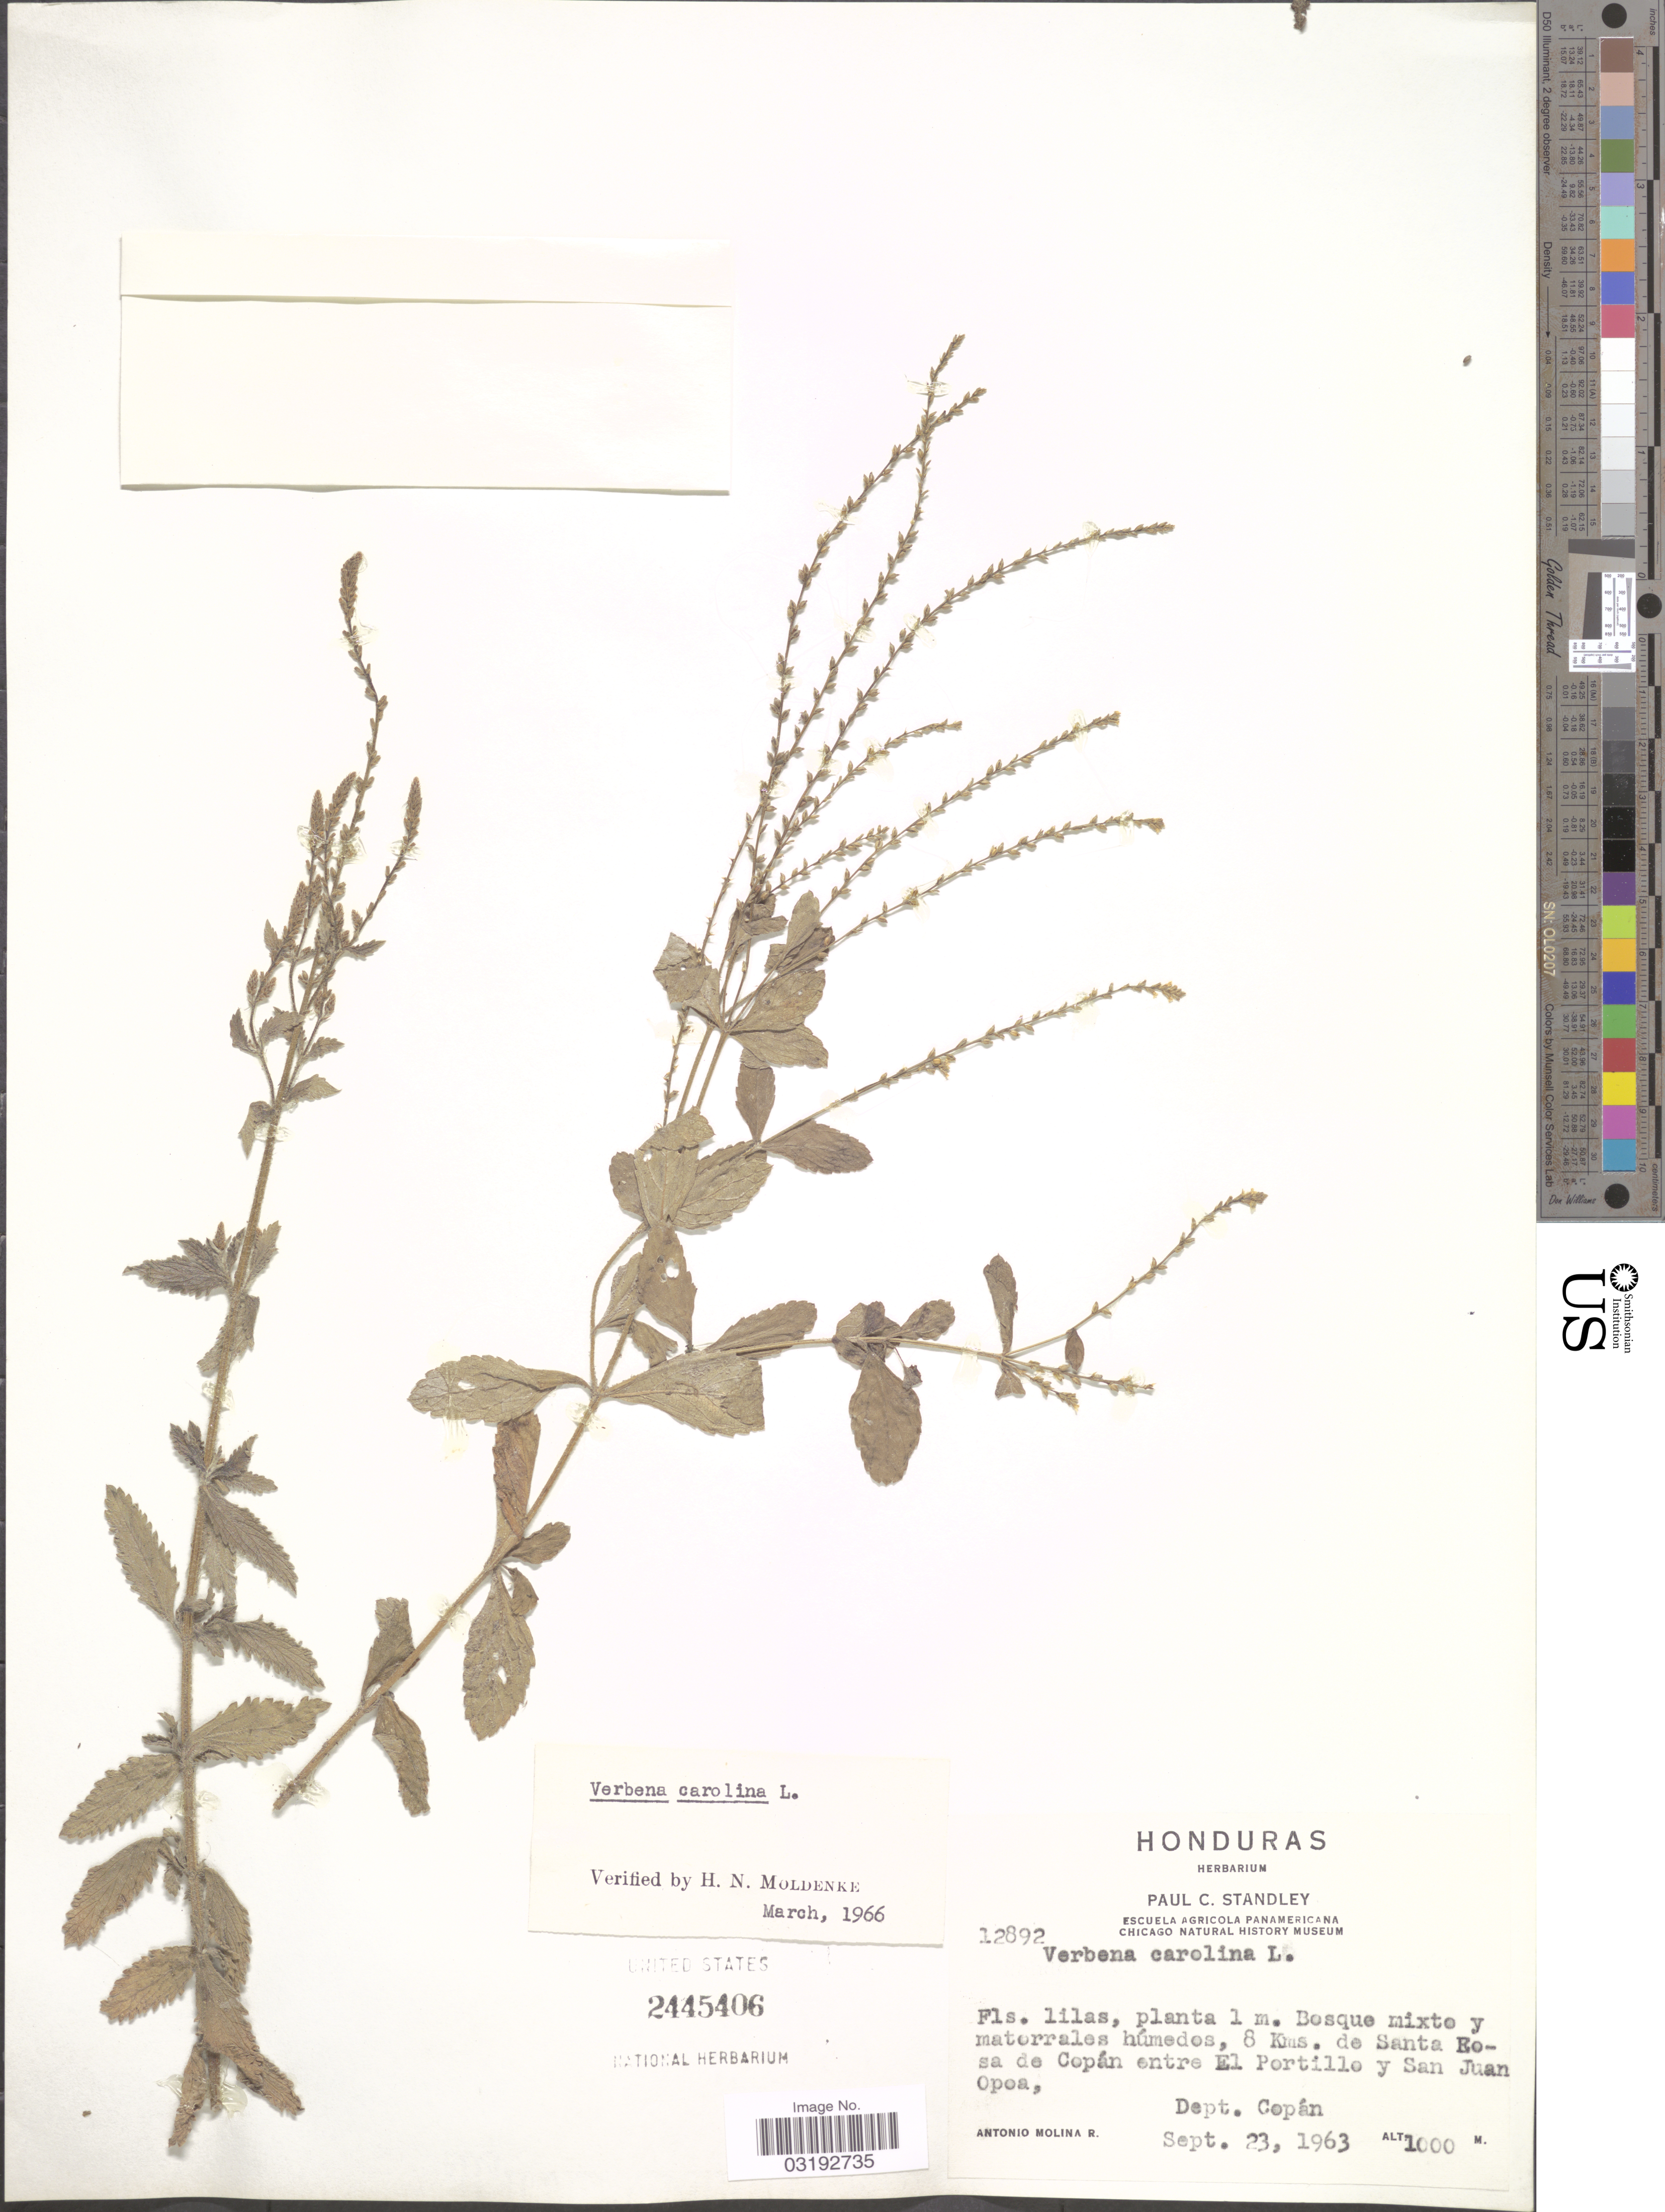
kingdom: Plantae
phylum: Tracheophyta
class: Magnoliopsida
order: Lamiales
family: Verbenaceae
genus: Verbena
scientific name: Verbena carolina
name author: L.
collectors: A. Molina R.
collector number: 12892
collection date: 1963-09-23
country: Honduras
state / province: Copán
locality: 8 Kms. de Santa Rosa de Copán entre El Portillo y San Juan Opoa, Dept. Copán.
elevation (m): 1000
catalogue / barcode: US 2445406